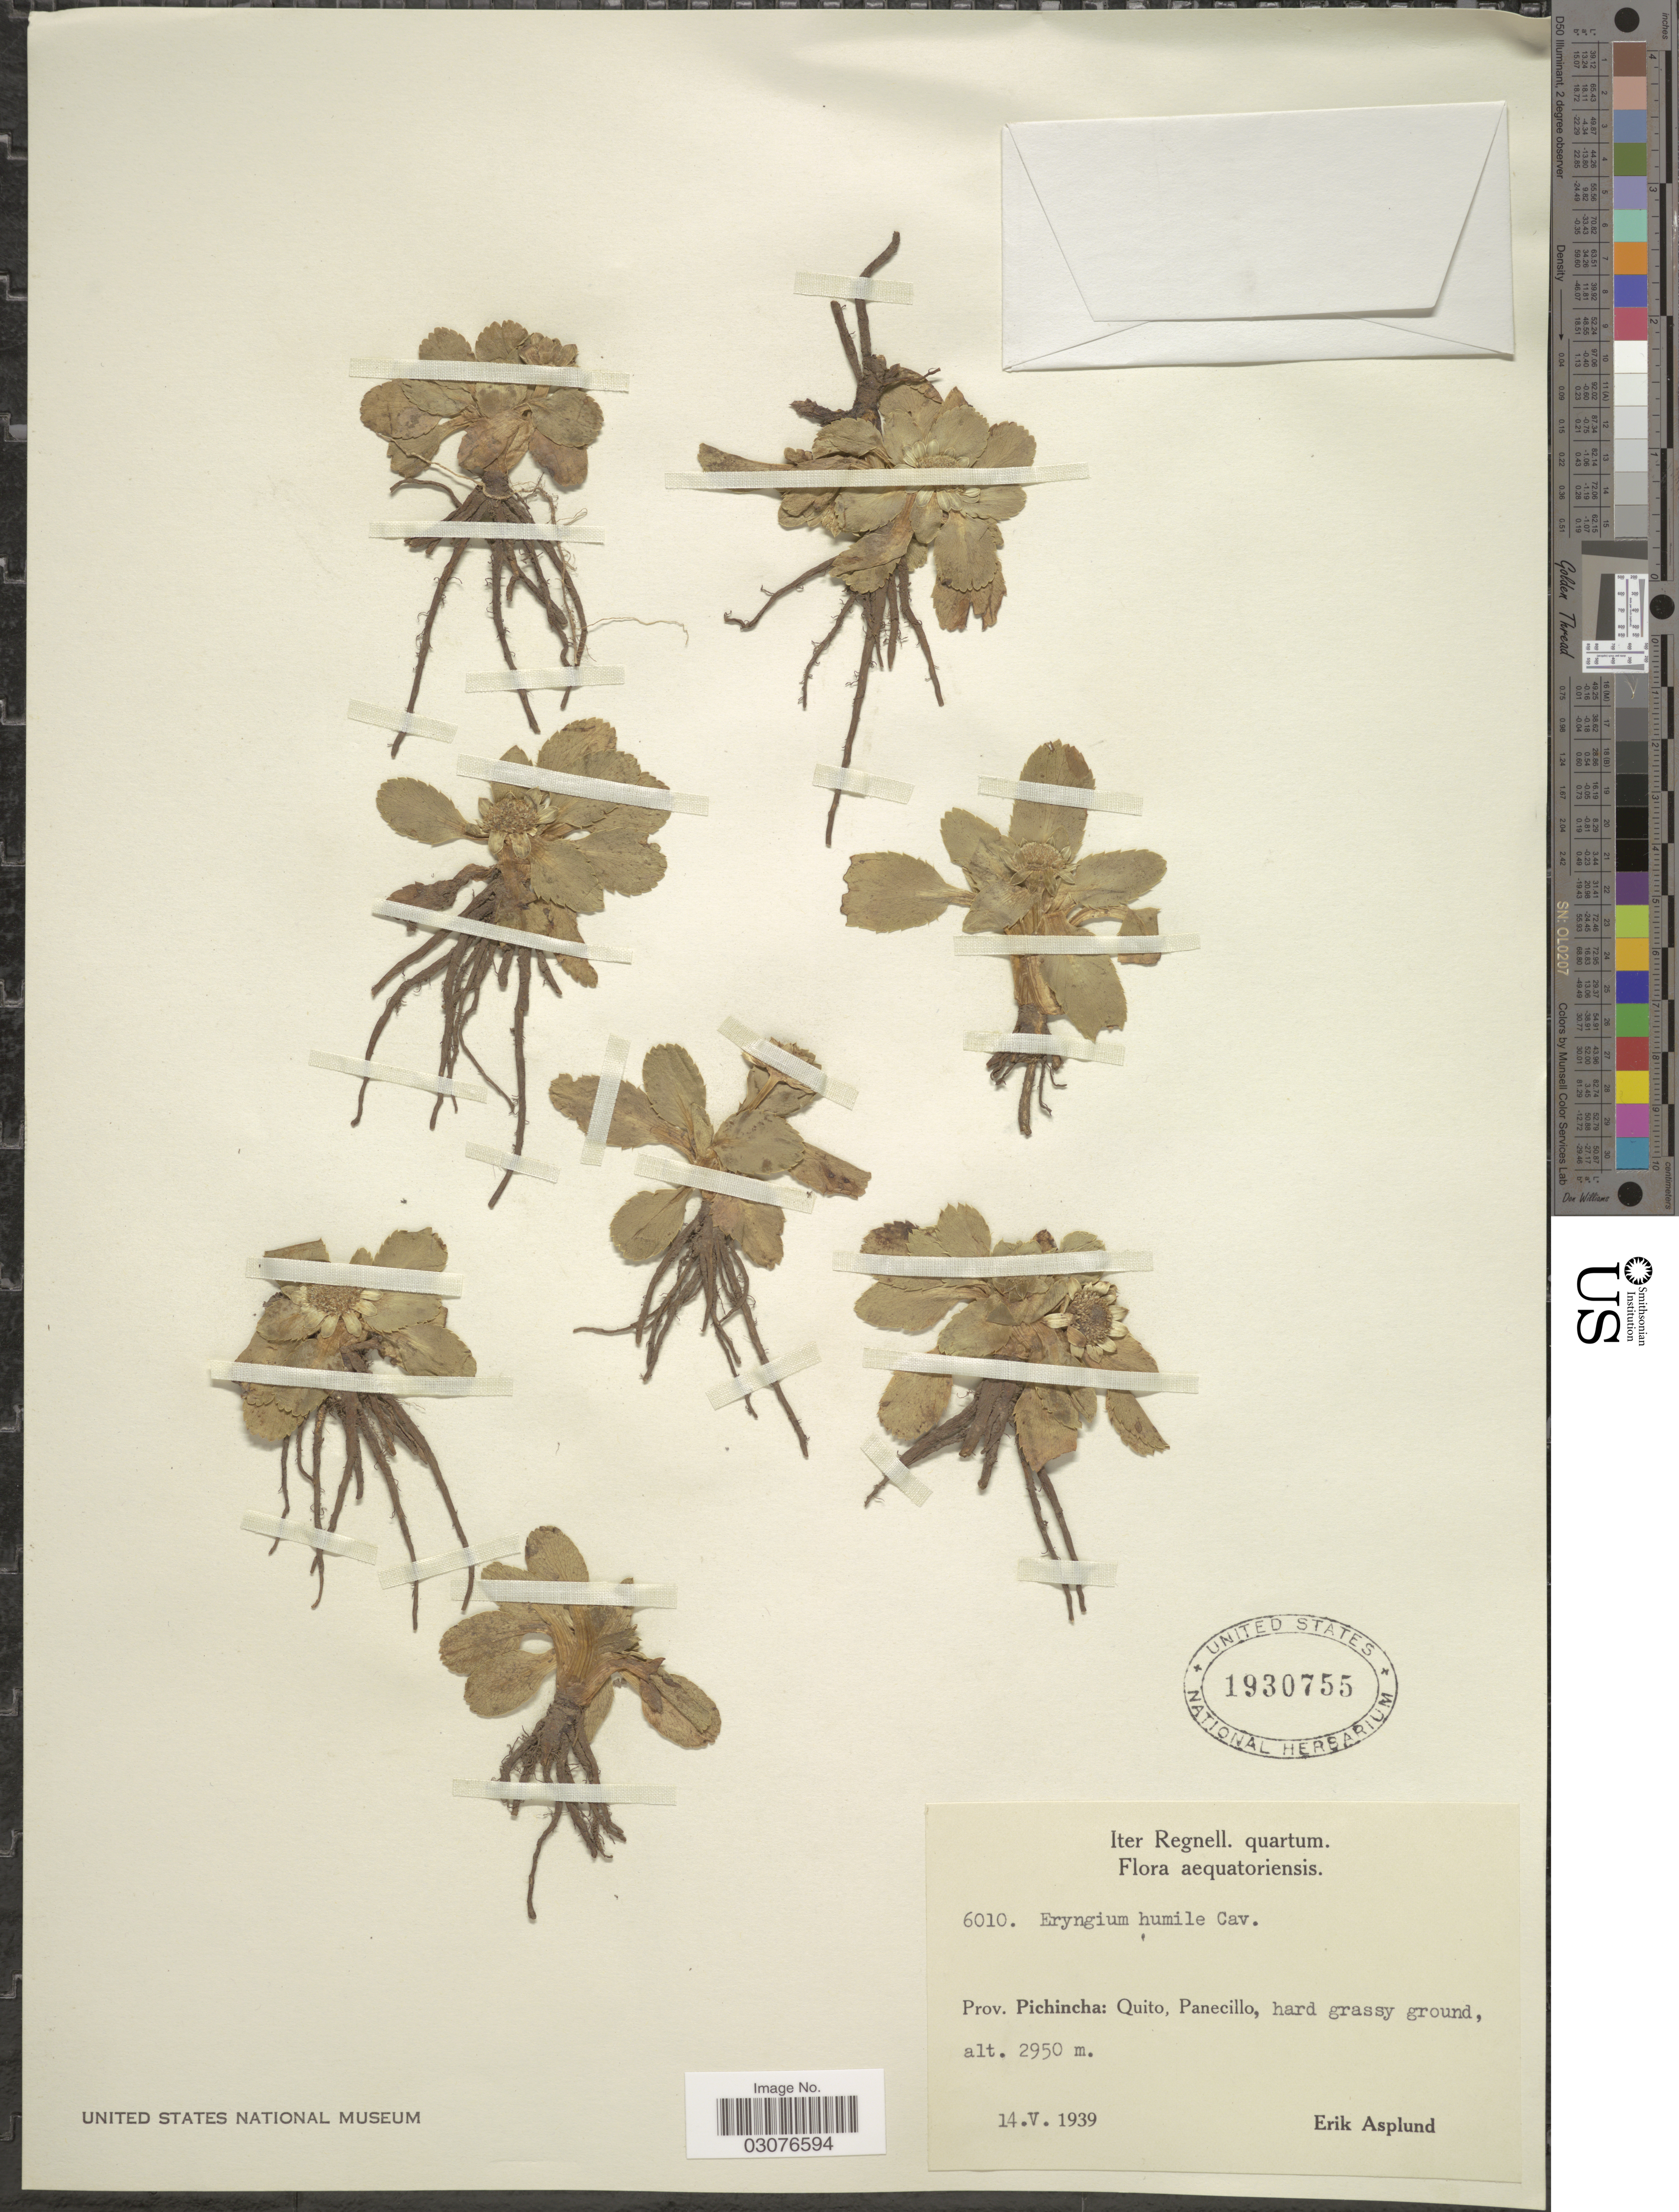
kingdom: Plantae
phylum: Tracheophyta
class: Magnoliopsida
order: Apiales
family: Apiaceae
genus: Eryngium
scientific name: Eryngium bourgatii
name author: Gouan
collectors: E. Asplund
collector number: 6010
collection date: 1939-05-14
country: Ecuador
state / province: Pichincha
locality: Prov. Pichincha: Quito, Panecillo, hard grassy ground.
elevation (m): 2950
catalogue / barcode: US 1930755